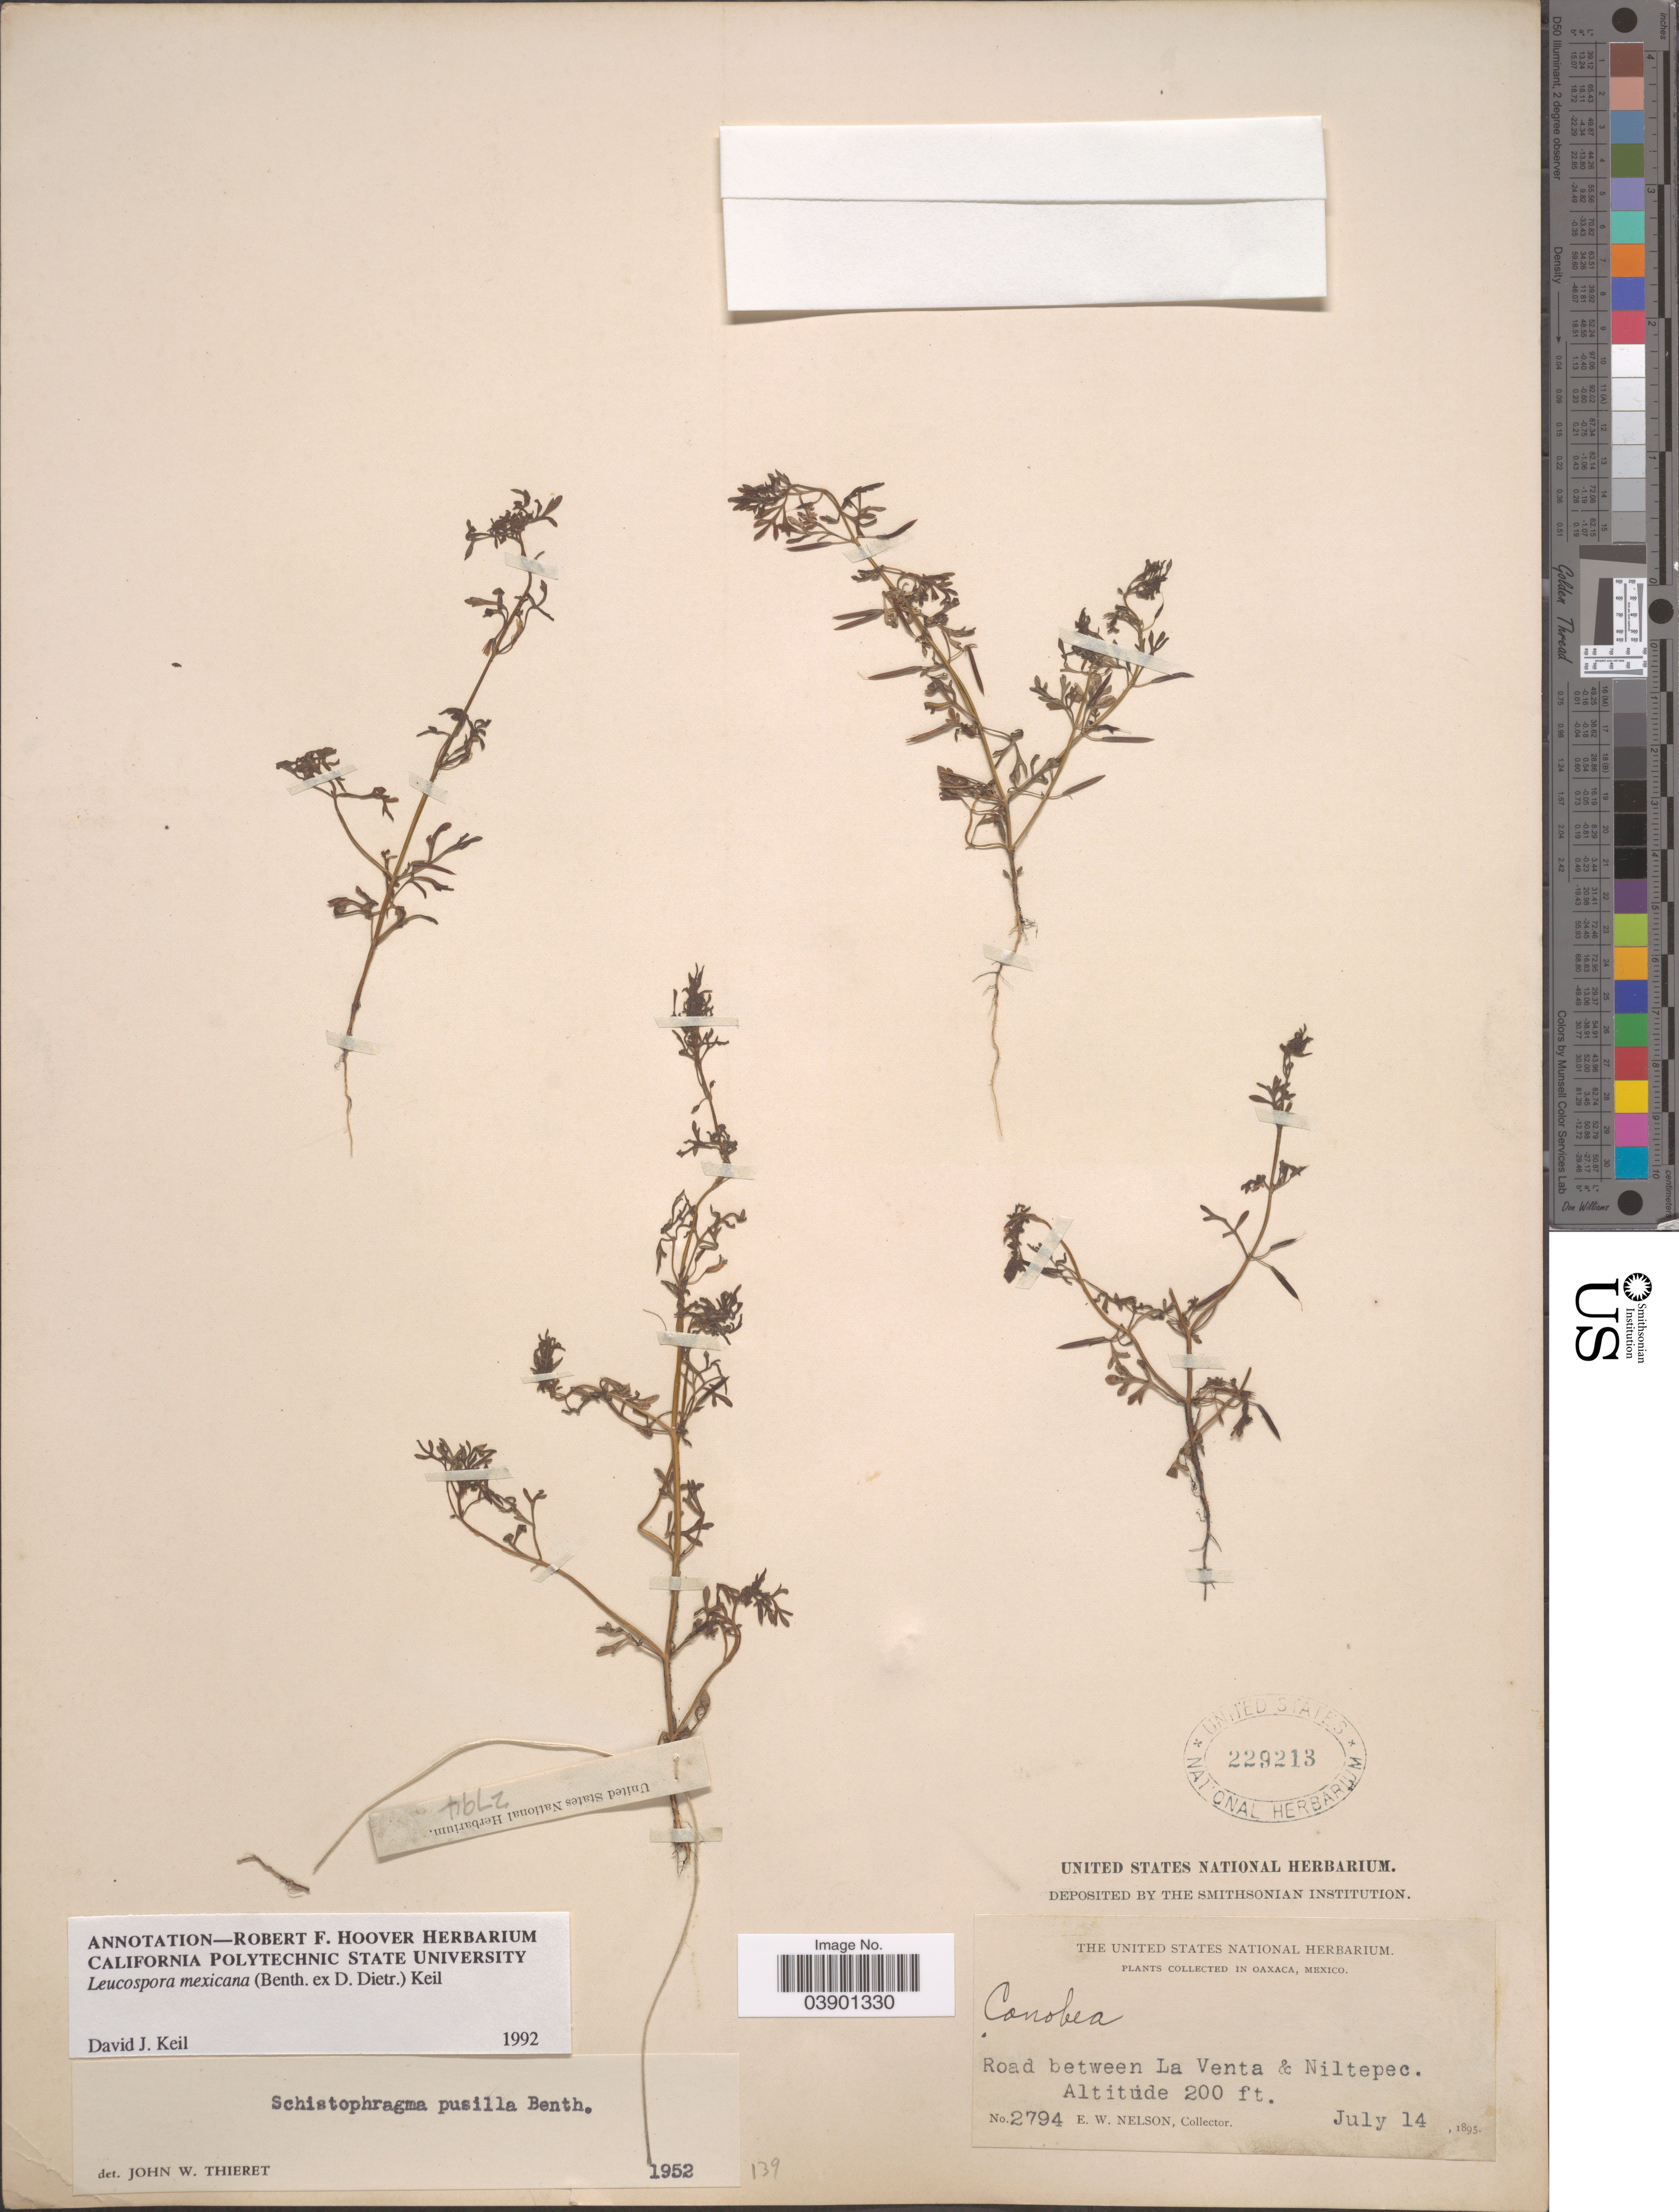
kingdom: Plantae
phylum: Tracheophyta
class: Magnoliopsida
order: Lamiales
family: Plantaginaceae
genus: Schistophragma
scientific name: Schistophragma pusillum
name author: Benth.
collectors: E. W. Nelson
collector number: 2794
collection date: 1895-07-14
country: Mexico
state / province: Oaxaca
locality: Road between La Venta & Niltepec.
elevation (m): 61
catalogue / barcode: US 229213